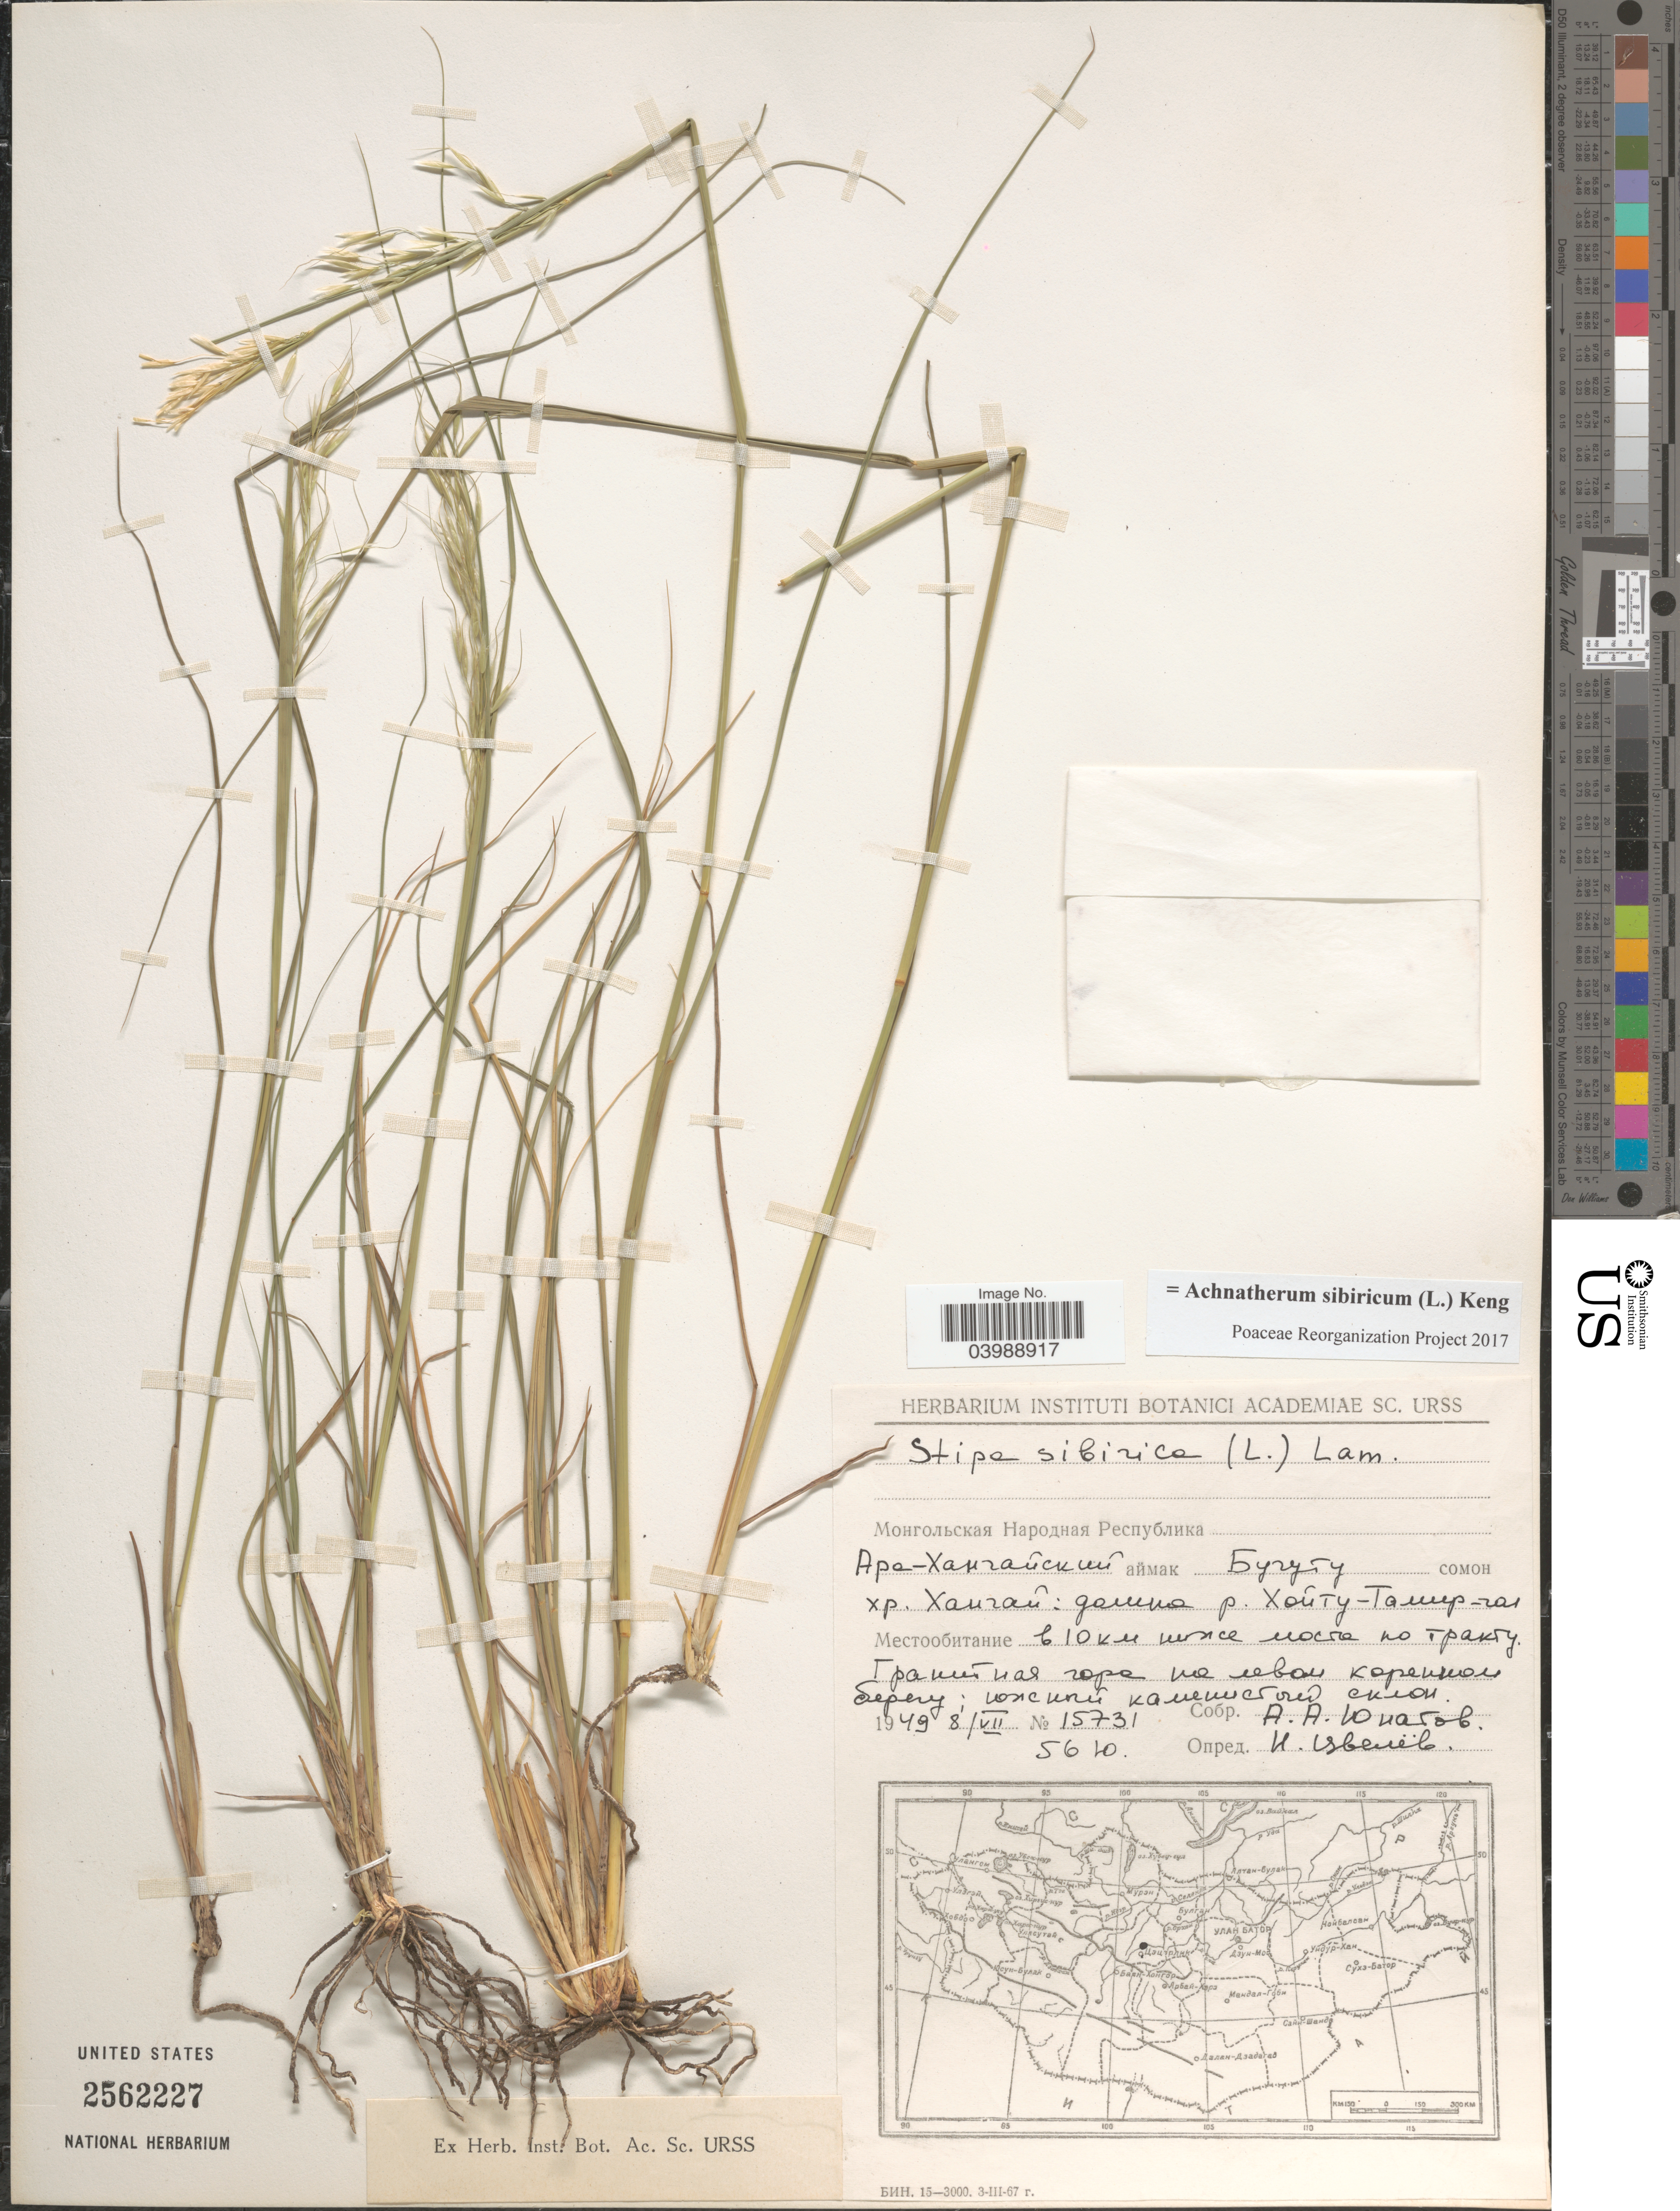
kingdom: Plantae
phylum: Tracheophyta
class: Liliopsida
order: Poales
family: Poaceae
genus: Achnatherum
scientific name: Achnatherum sibiricum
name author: (L.) Keng ex Tzvelev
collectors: A. Unatov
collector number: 15731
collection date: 1949-07-08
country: Mongolia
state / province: Arhangay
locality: Bugutu, Khangai Mts, valley of river Hoyt Tamir Gol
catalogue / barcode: US 2562227